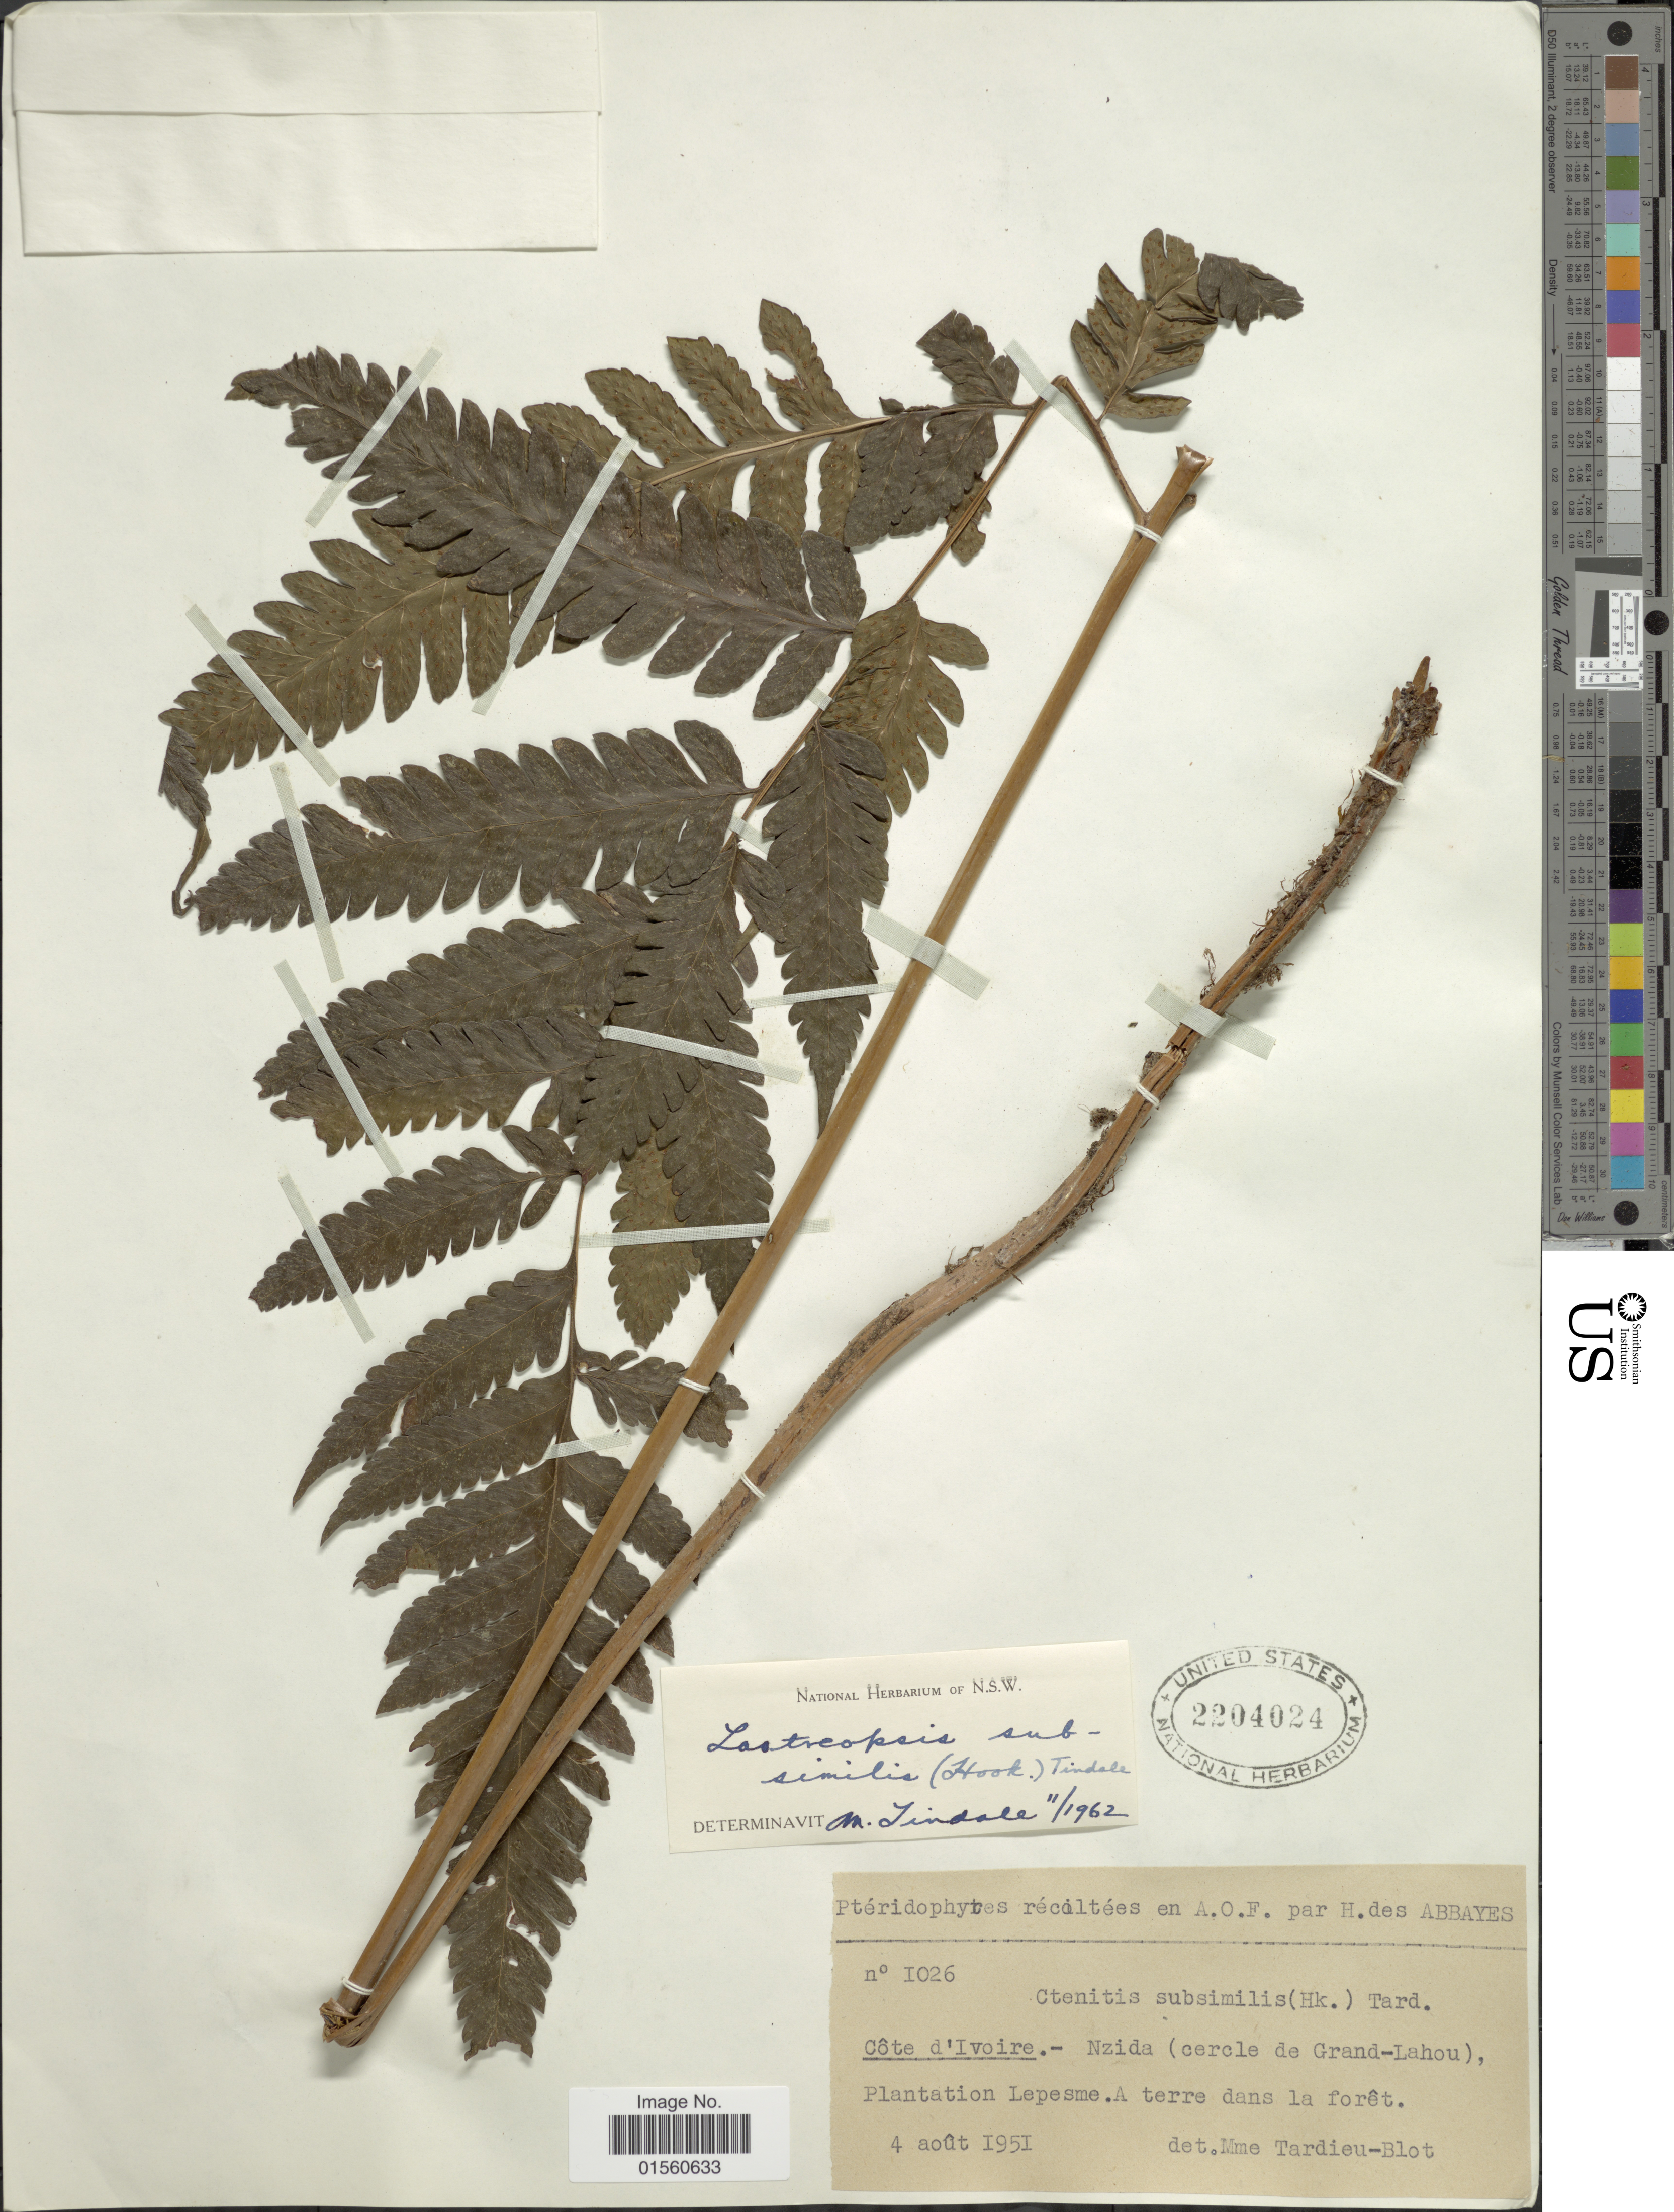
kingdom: Plantae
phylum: Tracheophyta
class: Polypodiopsida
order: Polypodiales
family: Dryopteridaceae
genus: Parapolystichum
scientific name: Parapolystichum subsimile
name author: (Hook.) Rouhan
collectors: H. R. Abbayes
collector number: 1026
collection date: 1951-08-04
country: Ivory Coast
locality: Cote d'Ivoire-Nzida (cercle de Grand-Lahou), Plantation Lepesme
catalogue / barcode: US 2204024